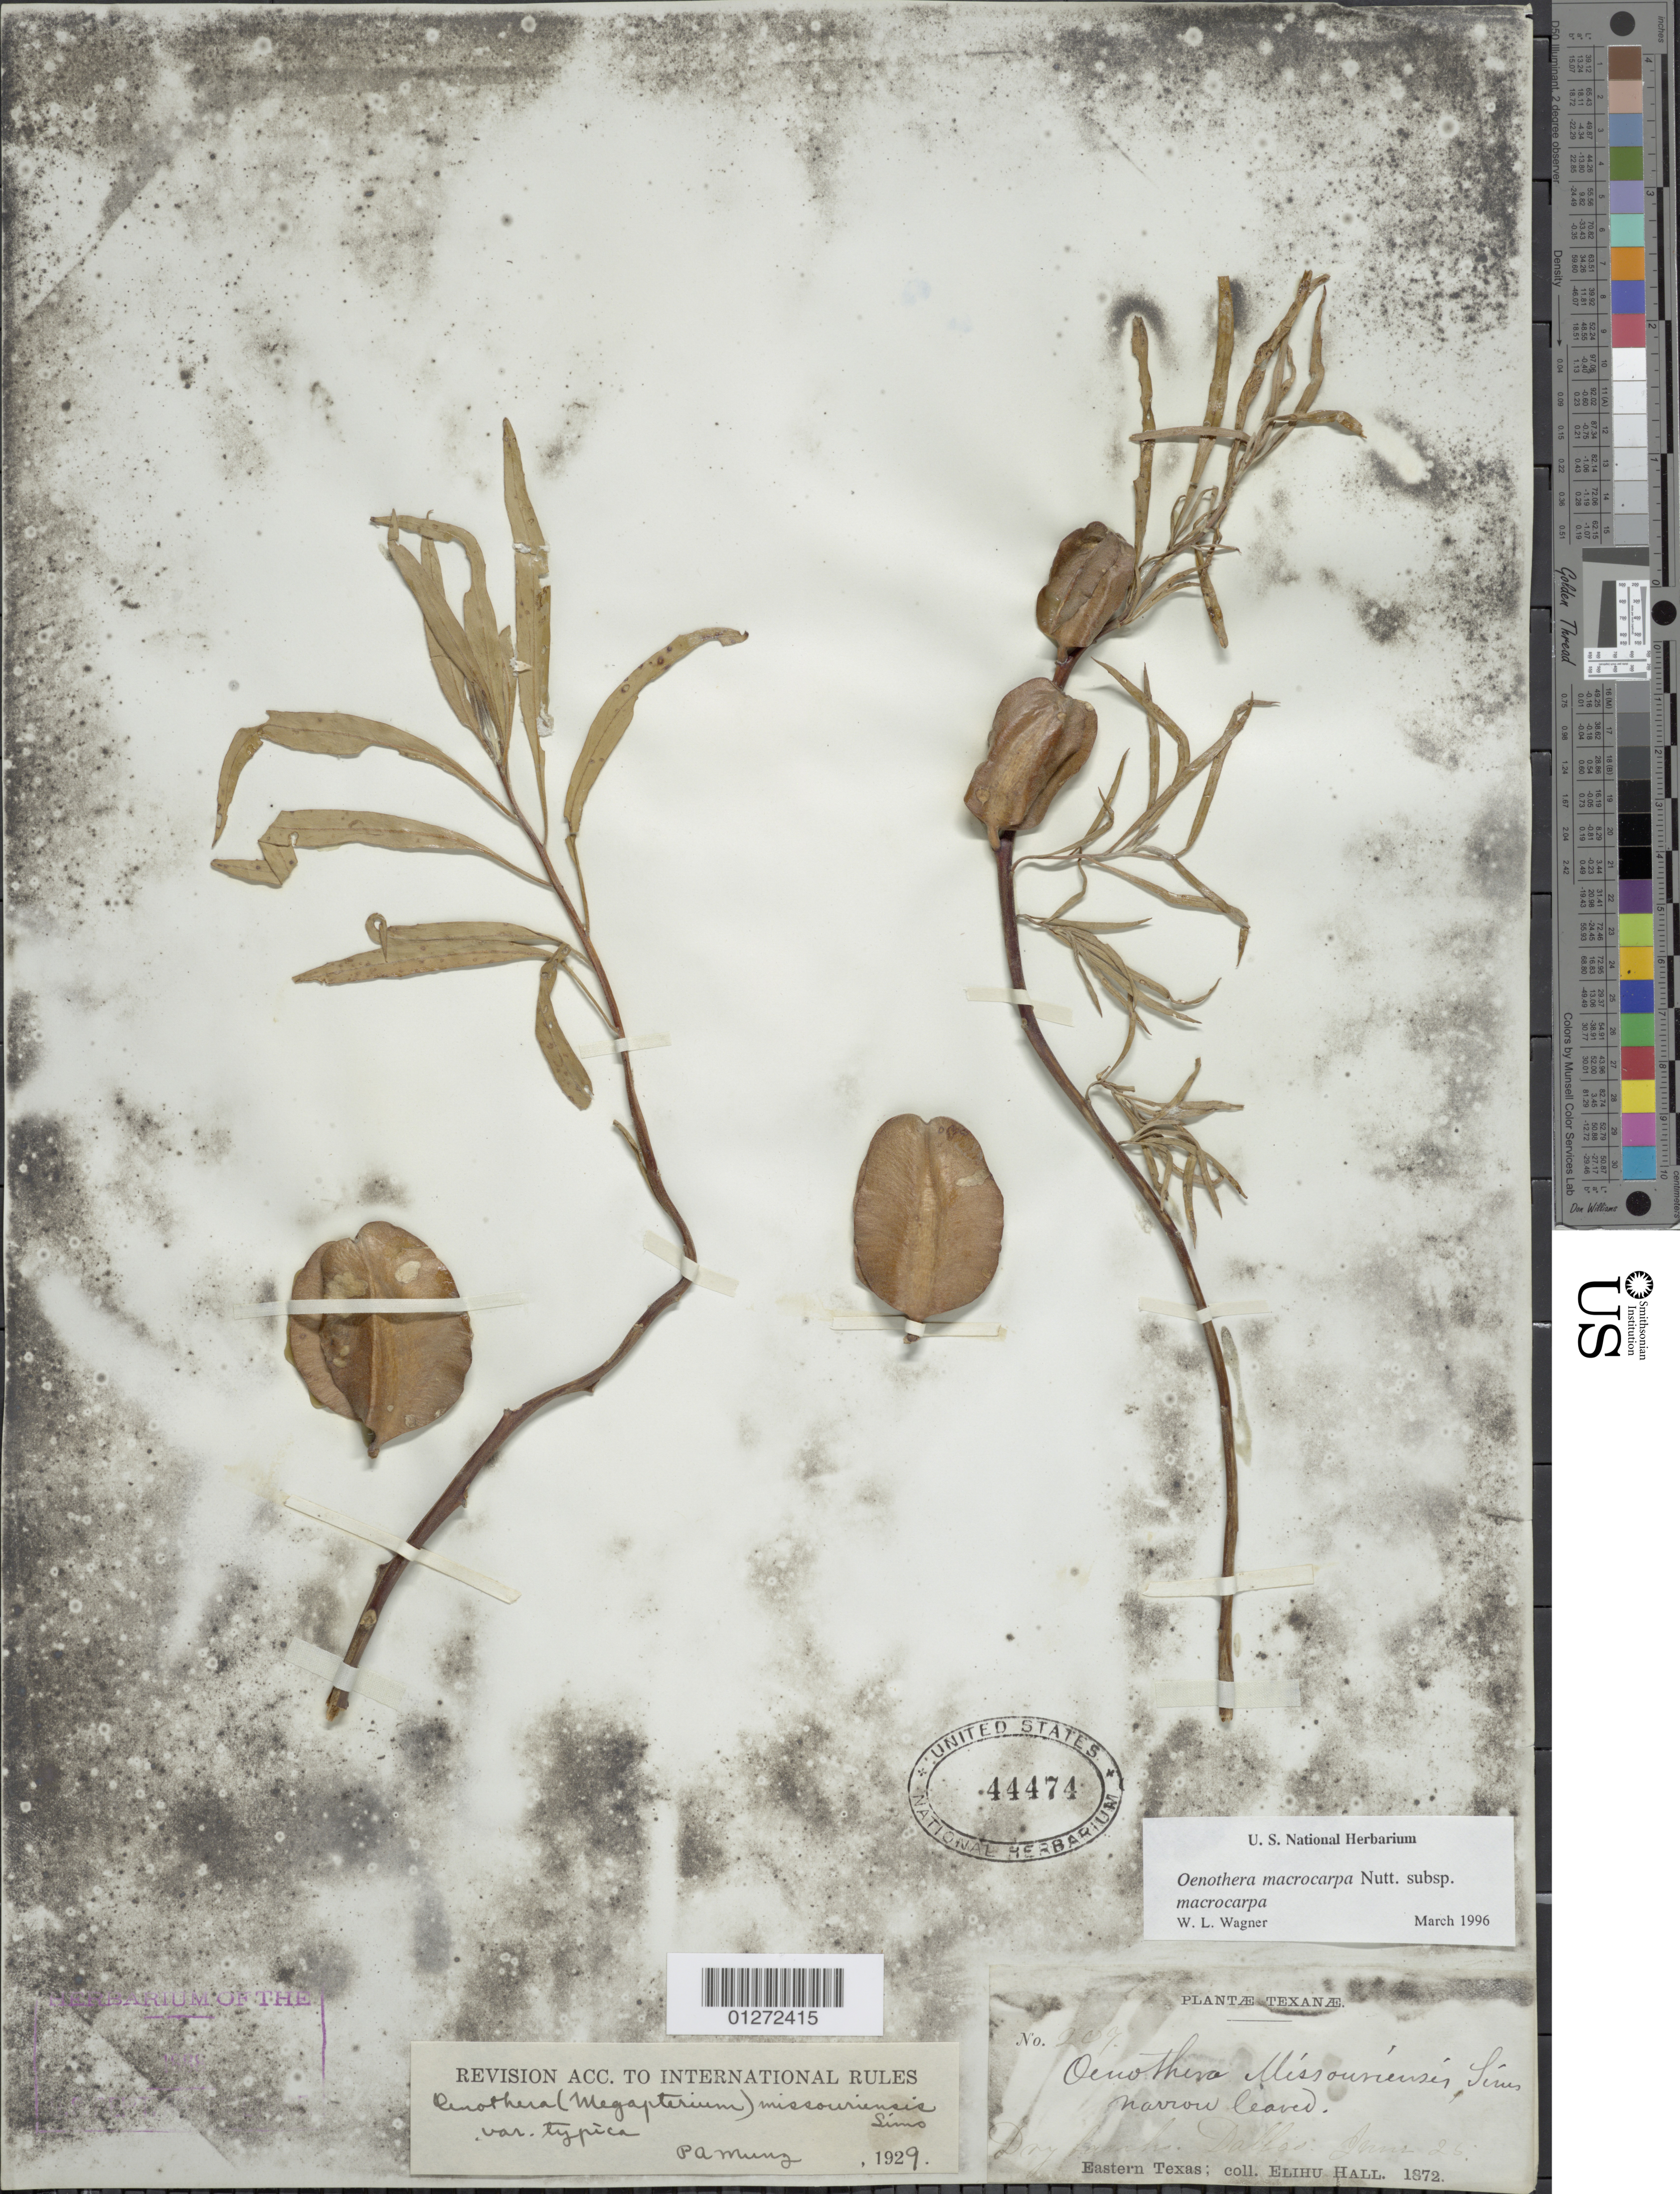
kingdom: Plantae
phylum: Tracheophyta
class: Magnoliopsida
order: Myrtales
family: Onagraceae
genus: Oenothera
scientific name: Oenothera macrocarpa subsp. macrocarpa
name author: Nutt.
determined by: Wagner, W. L., (BOT), Smithsonian Institution - National Museum of Natural History (UNITED STATES)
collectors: E. Hall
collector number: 207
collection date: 1872-06-26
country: United States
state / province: Texas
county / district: Dallas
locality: Dallas.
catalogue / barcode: US 44474